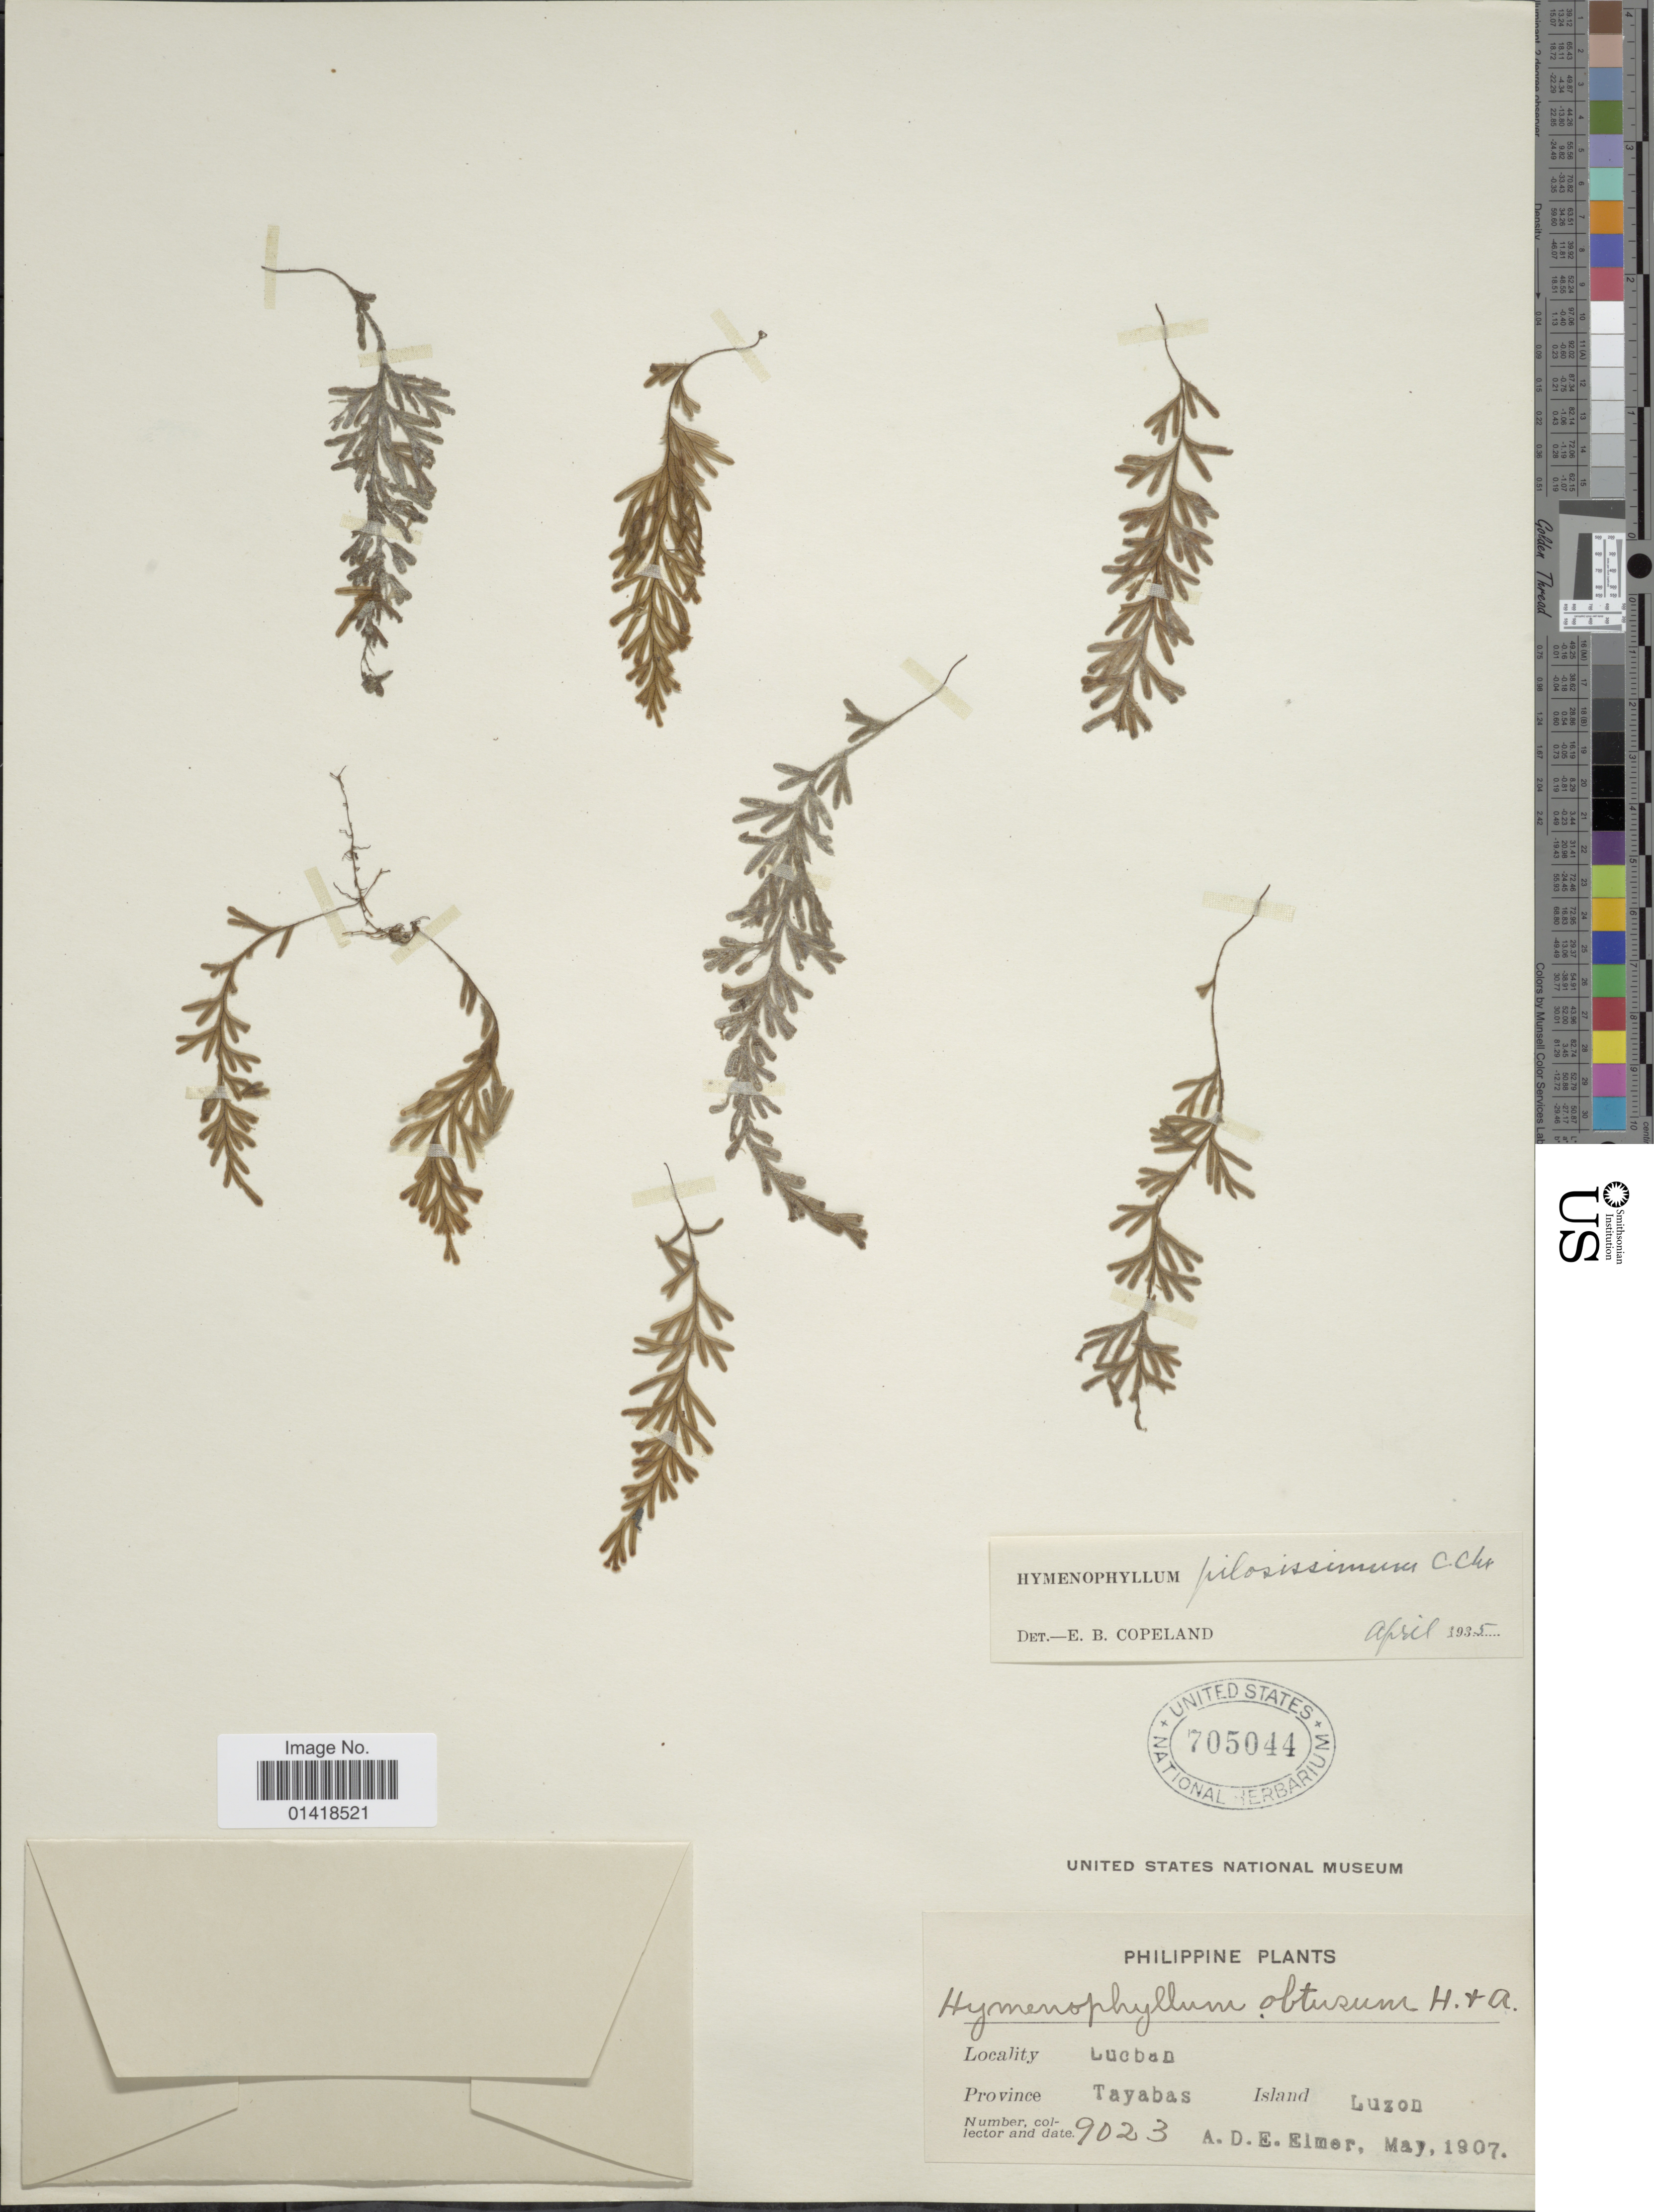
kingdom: Plantae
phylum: Tracheophyta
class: Polypodiopsida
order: Hymenophyllales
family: Hymenophyllaceae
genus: Hymenophyllum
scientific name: Hymenophyllum pilosissimum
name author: C. Chr.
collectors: A. D. E. Elmer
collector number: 9023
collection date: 1907-05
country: Philippines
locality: Philippine. Lucban, Province Tayabas, Island Luzon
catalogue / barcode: US 705044